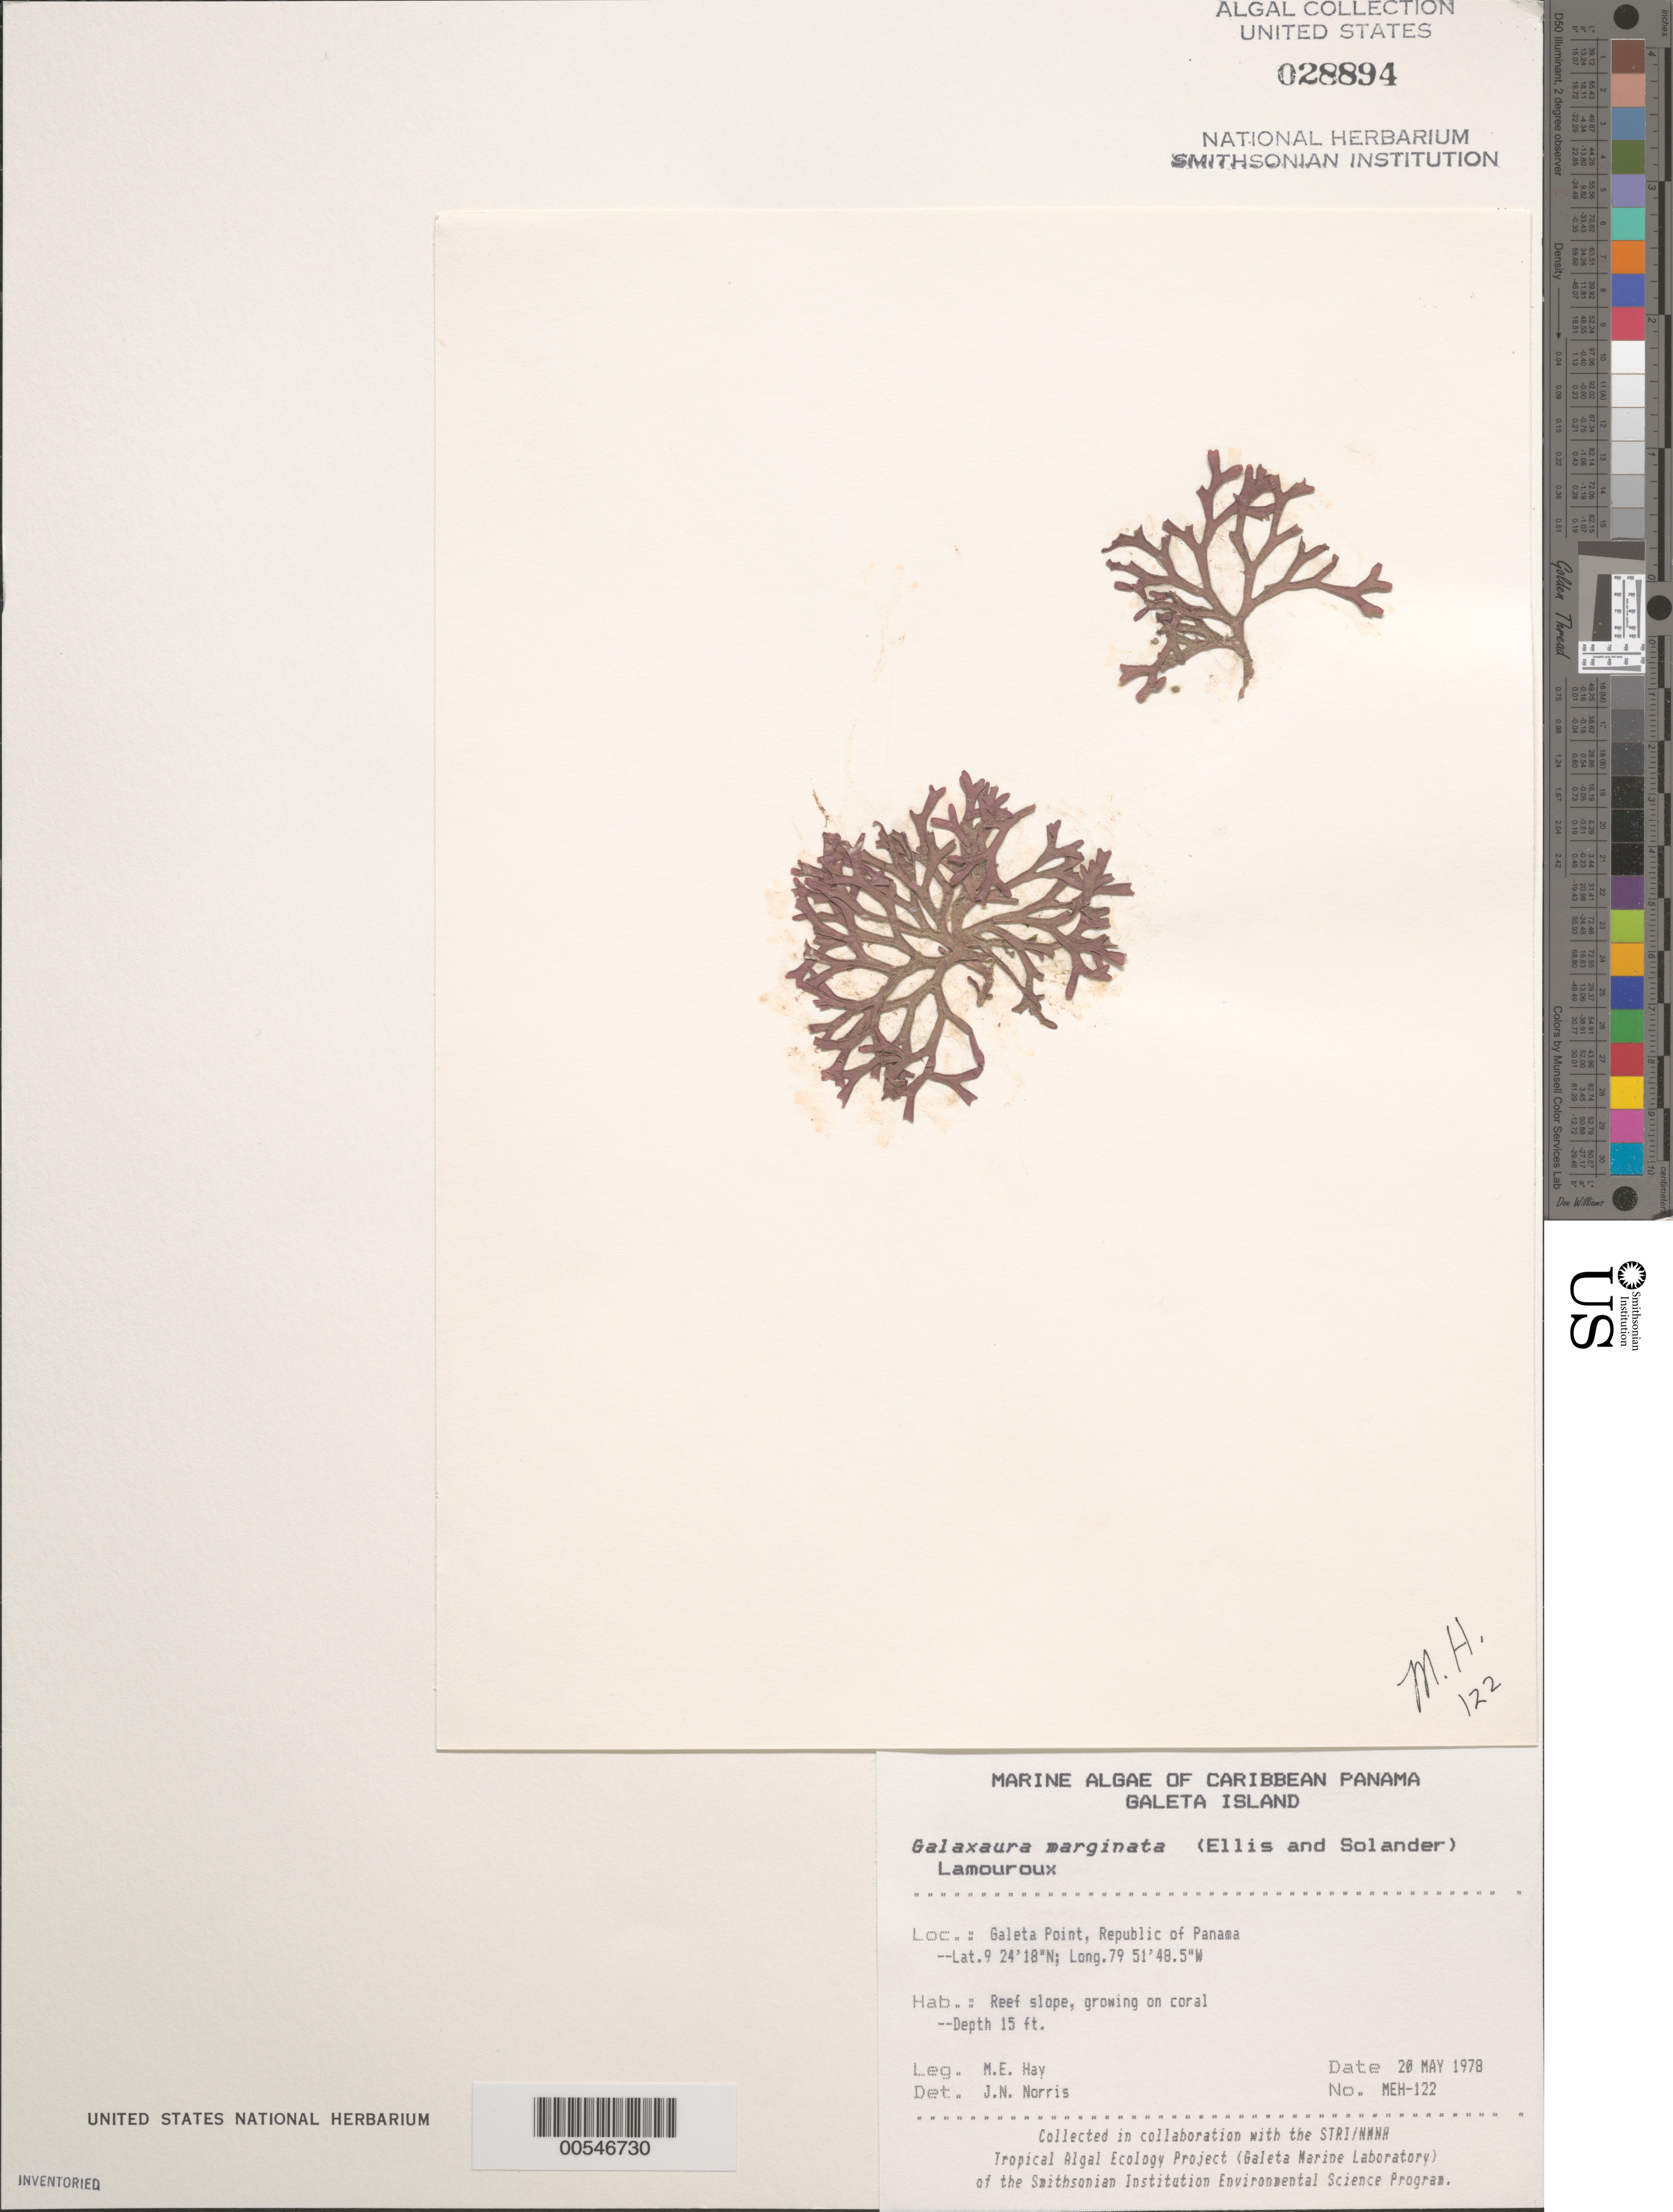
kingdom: Plantae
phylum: Rhodophyta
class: Florideophyceae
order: Nemaliales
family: Galaxauraceae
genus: Galaxaura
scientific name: Galaxaura marginata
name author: (J. Ellis & Sol.) J.V.Lamouroux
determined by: Norris, James N.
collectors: M. E. Hay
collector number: MEH-122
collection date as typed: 20 May 1978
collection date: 1978-05-20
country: Panama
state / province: Colón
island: Galeta Island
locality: Galeta Point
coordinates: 9 24' 18" N, 79 51' 48.5" W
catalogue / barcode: US 28894